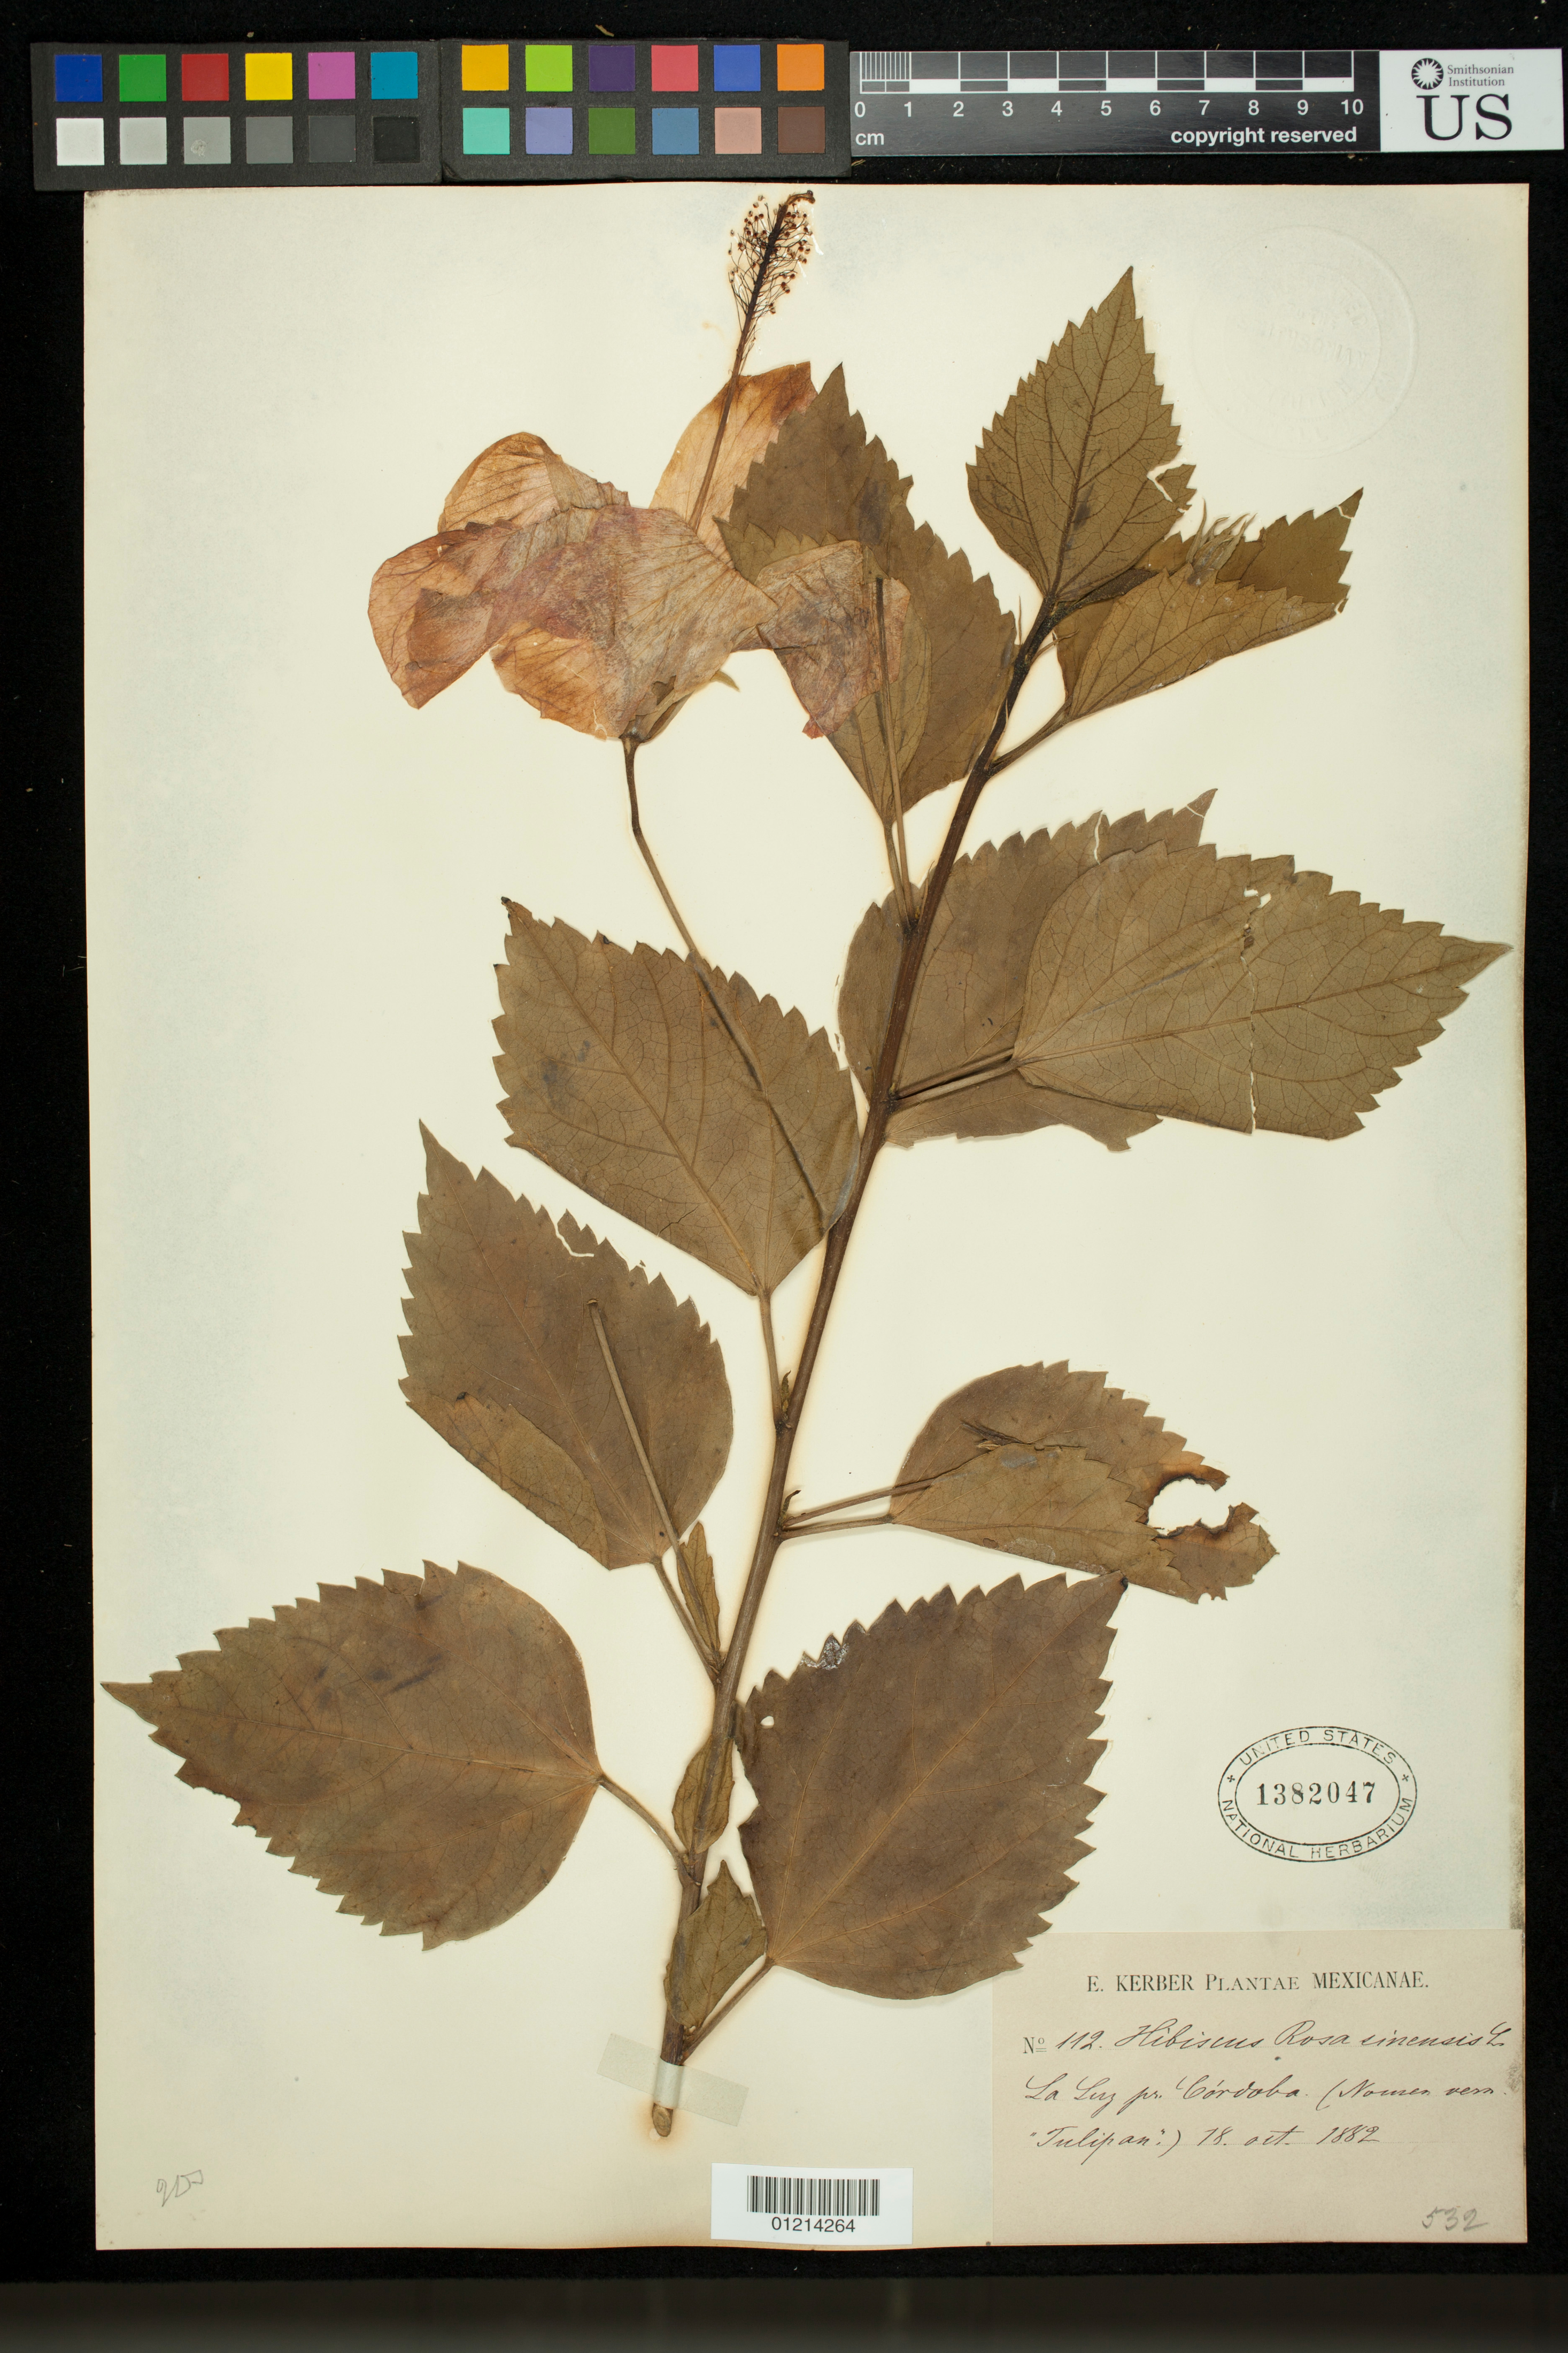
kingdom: Plantae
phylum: Tracheophyta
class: Magnoliopsida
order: Malvales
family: Malvaceae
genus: Hibiscus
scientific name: Hibiscus rosa-sinensis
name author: L.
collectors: E. Kerber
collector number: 112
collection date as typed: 1882-10-18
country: Mexico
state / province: Jalisco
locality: La Luz pr. Cordoba (Nomen vern. 'Tuliplan')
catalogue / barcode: US 1382047